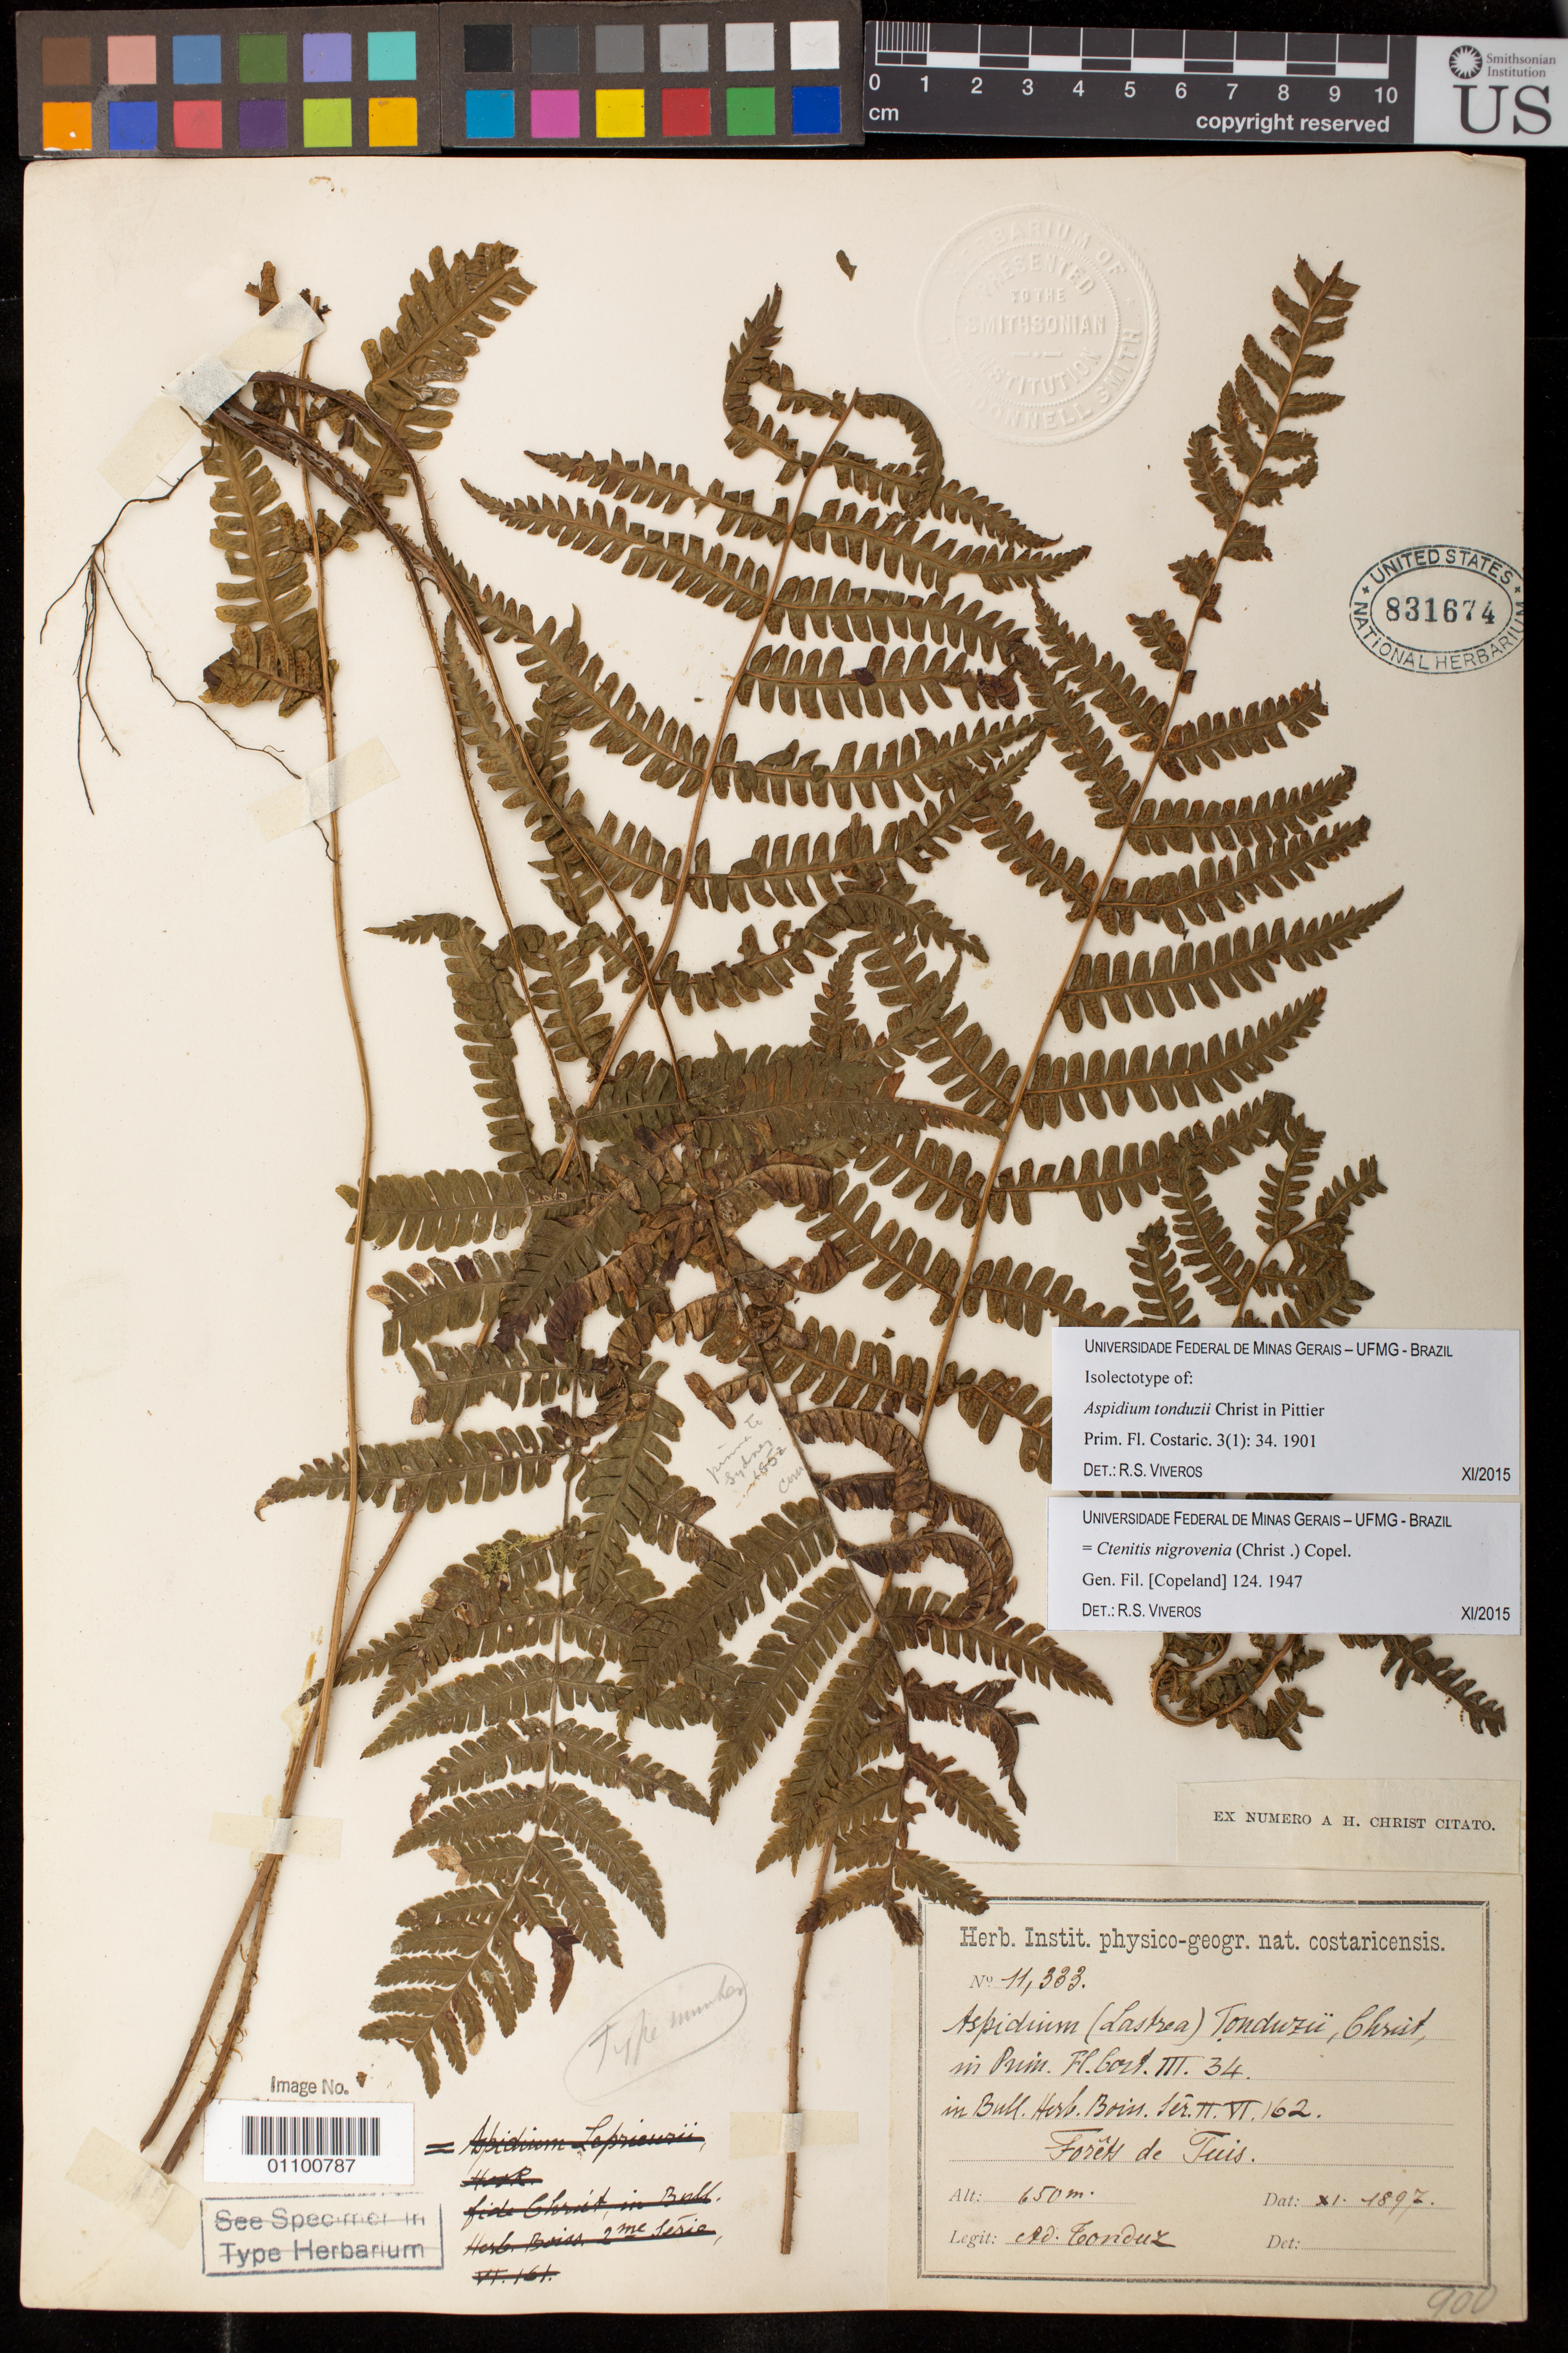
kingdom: Plantae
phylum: Tracheophyta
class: Polypodiopsida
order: Polypodiales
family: Tectariaceae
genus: Aspidium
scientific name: Aspidium tonduzii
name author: Christ in Pittier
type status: Isotype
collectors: A. Tonduz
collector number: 11333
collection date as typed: Nov 1897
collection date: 1897-11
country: Costa Rica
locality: Forêts de Tuis.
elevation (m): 650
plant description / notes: Specimen annotated as isolectotype by R.S. Viveros (2015)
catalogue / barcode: US 831674